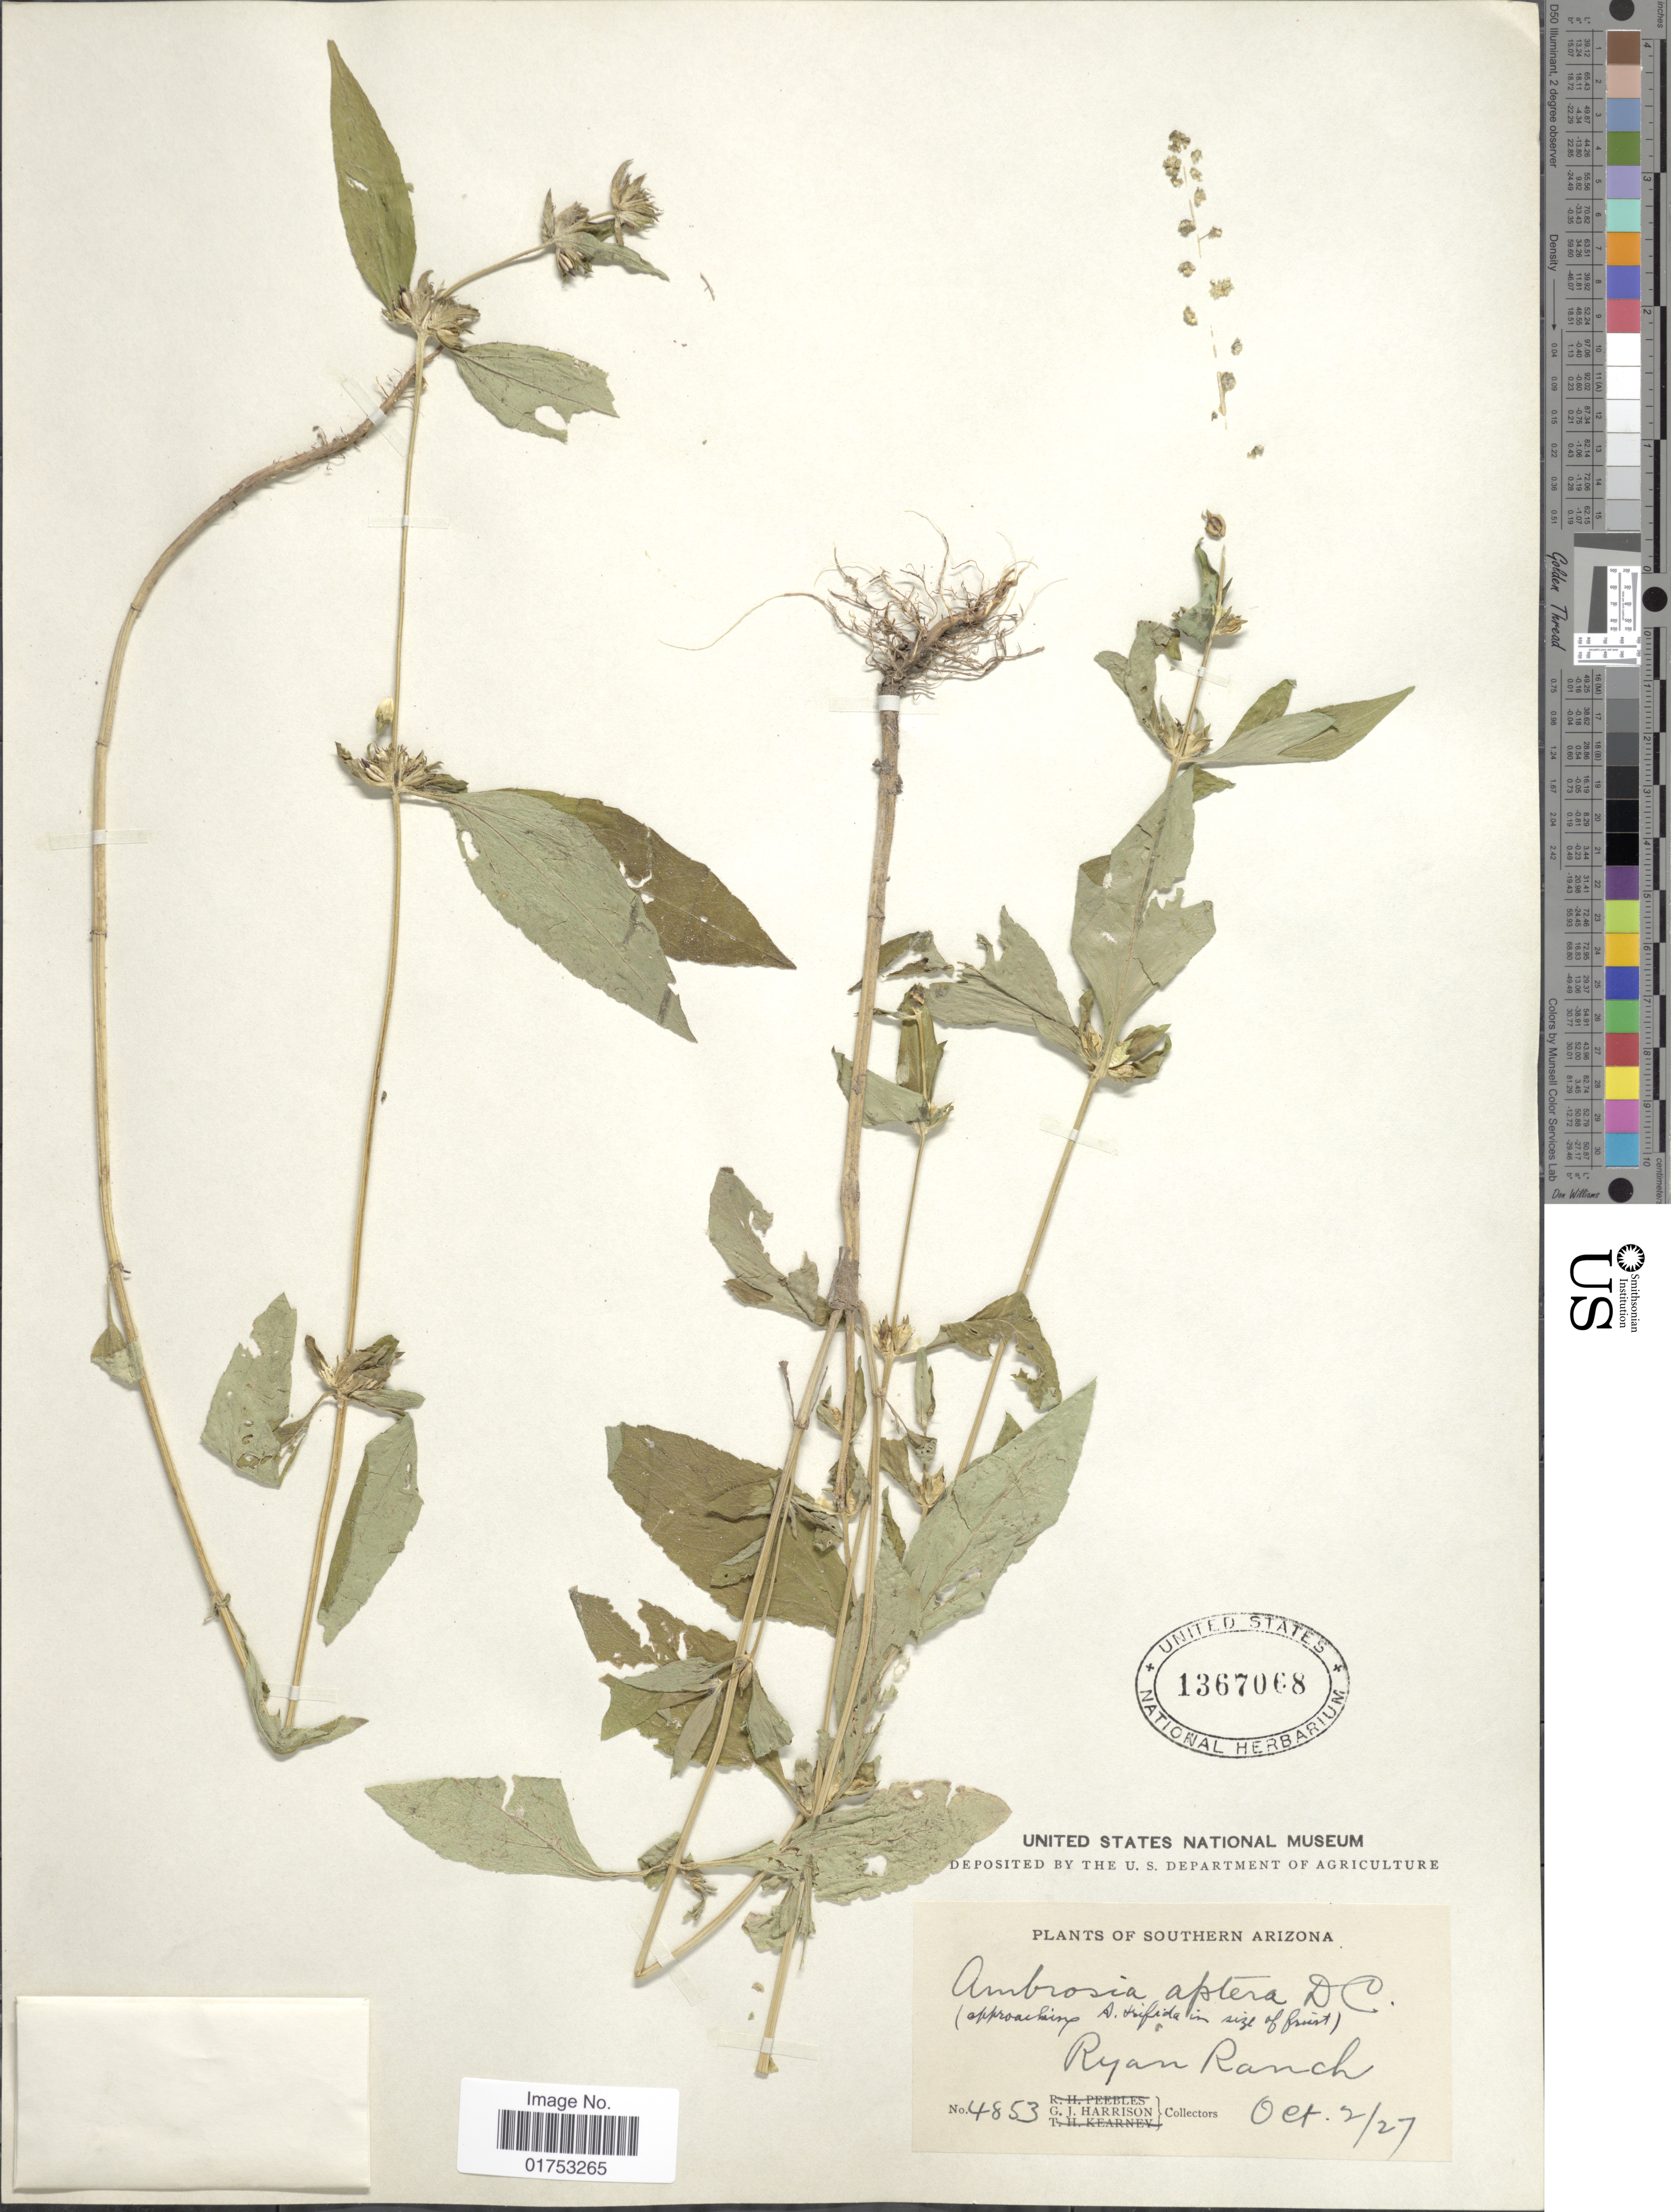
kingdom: Plantae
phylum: Tracheophyta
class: Magnoliopsida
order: Asterales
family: Asteraceae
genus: Ambrosia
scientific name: Ambrosia aptera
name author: (DC.) DC.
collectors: G. J. Harrison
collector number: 4853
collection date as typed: Transcribed d/m/y: 2/10/27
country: United States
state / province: Arizona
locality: Southern Arizona, Ryan Ranch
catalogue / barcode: US 1367068